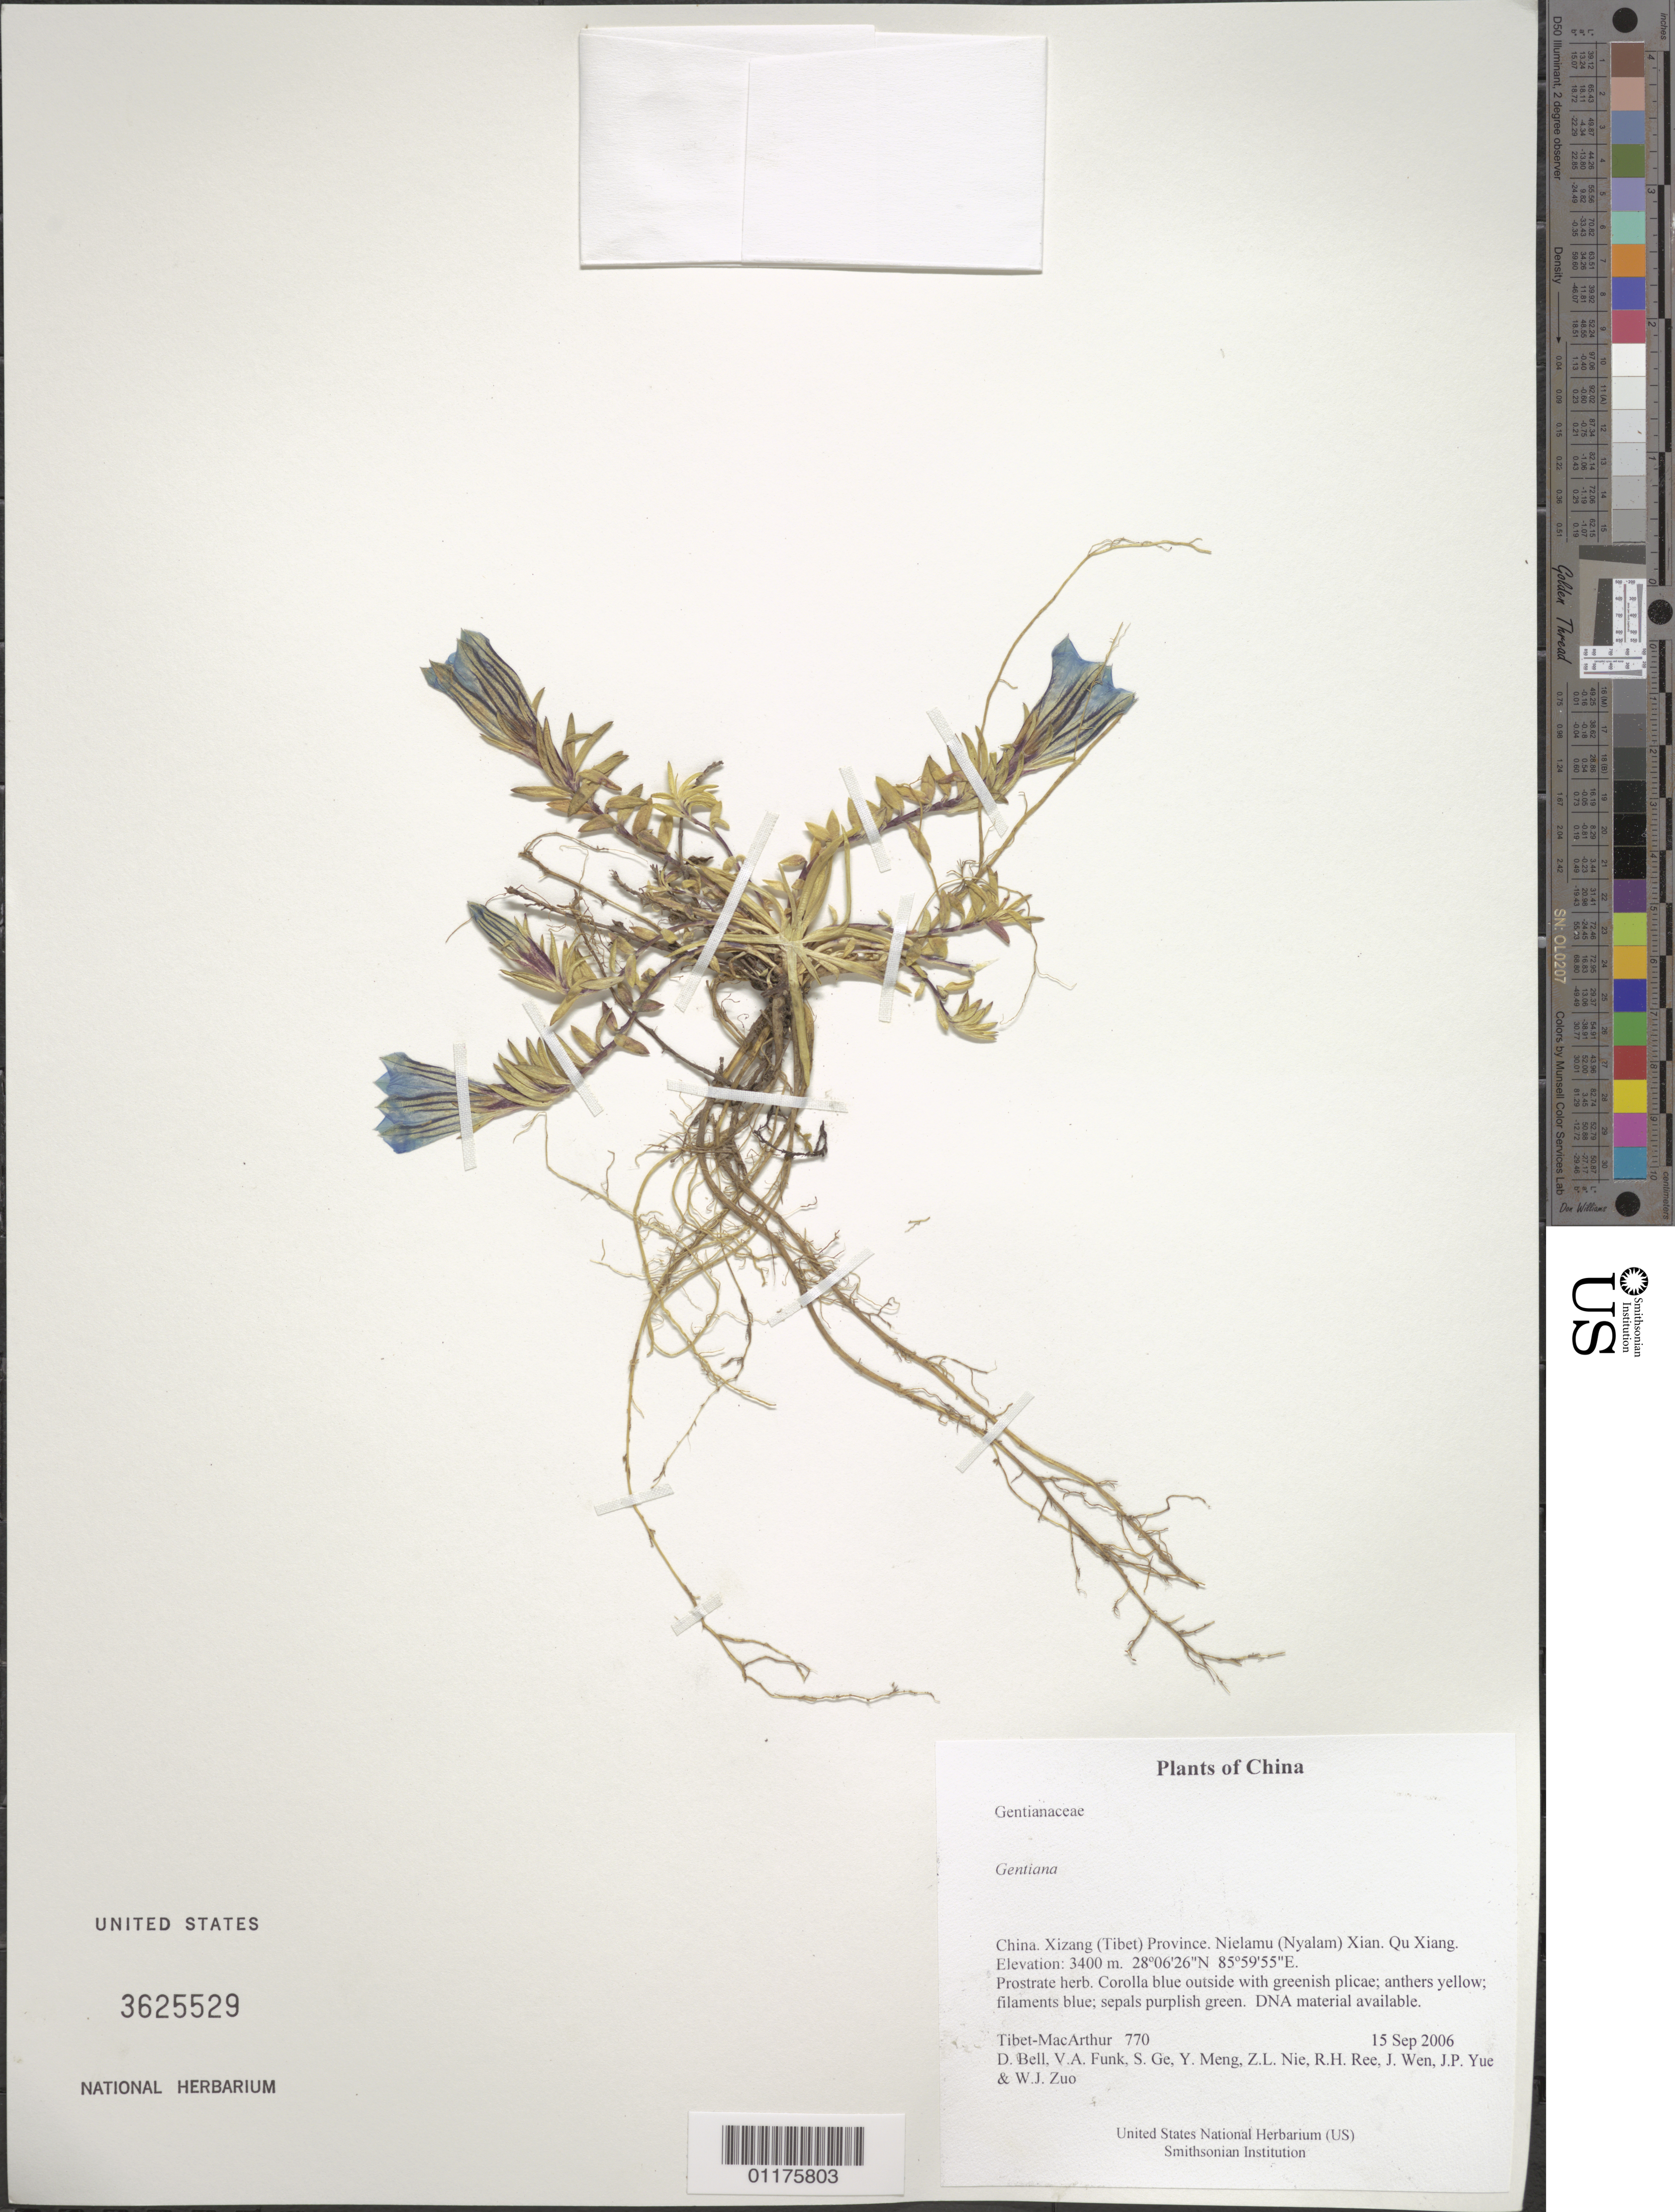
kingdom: Plantae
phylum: Tracheophyta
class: Magnoliopsida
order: Gentianales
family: Gentianaceae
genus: Gentiana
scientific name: Gentiana sp.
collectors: Tibet-MacArthur, D. A. Bell, V. Funk, S. Ge, Y. Meng, Z. Nie, R. Ree, J. Wen, J. Yue & W. Zuo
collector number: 770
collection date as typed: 15 Sep 2006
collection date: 2006-09-15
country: China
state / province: Xizang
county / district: Nielamu (Nyalam) Xian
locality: Qu Xiang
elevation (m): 3400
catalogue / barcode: US 3625529